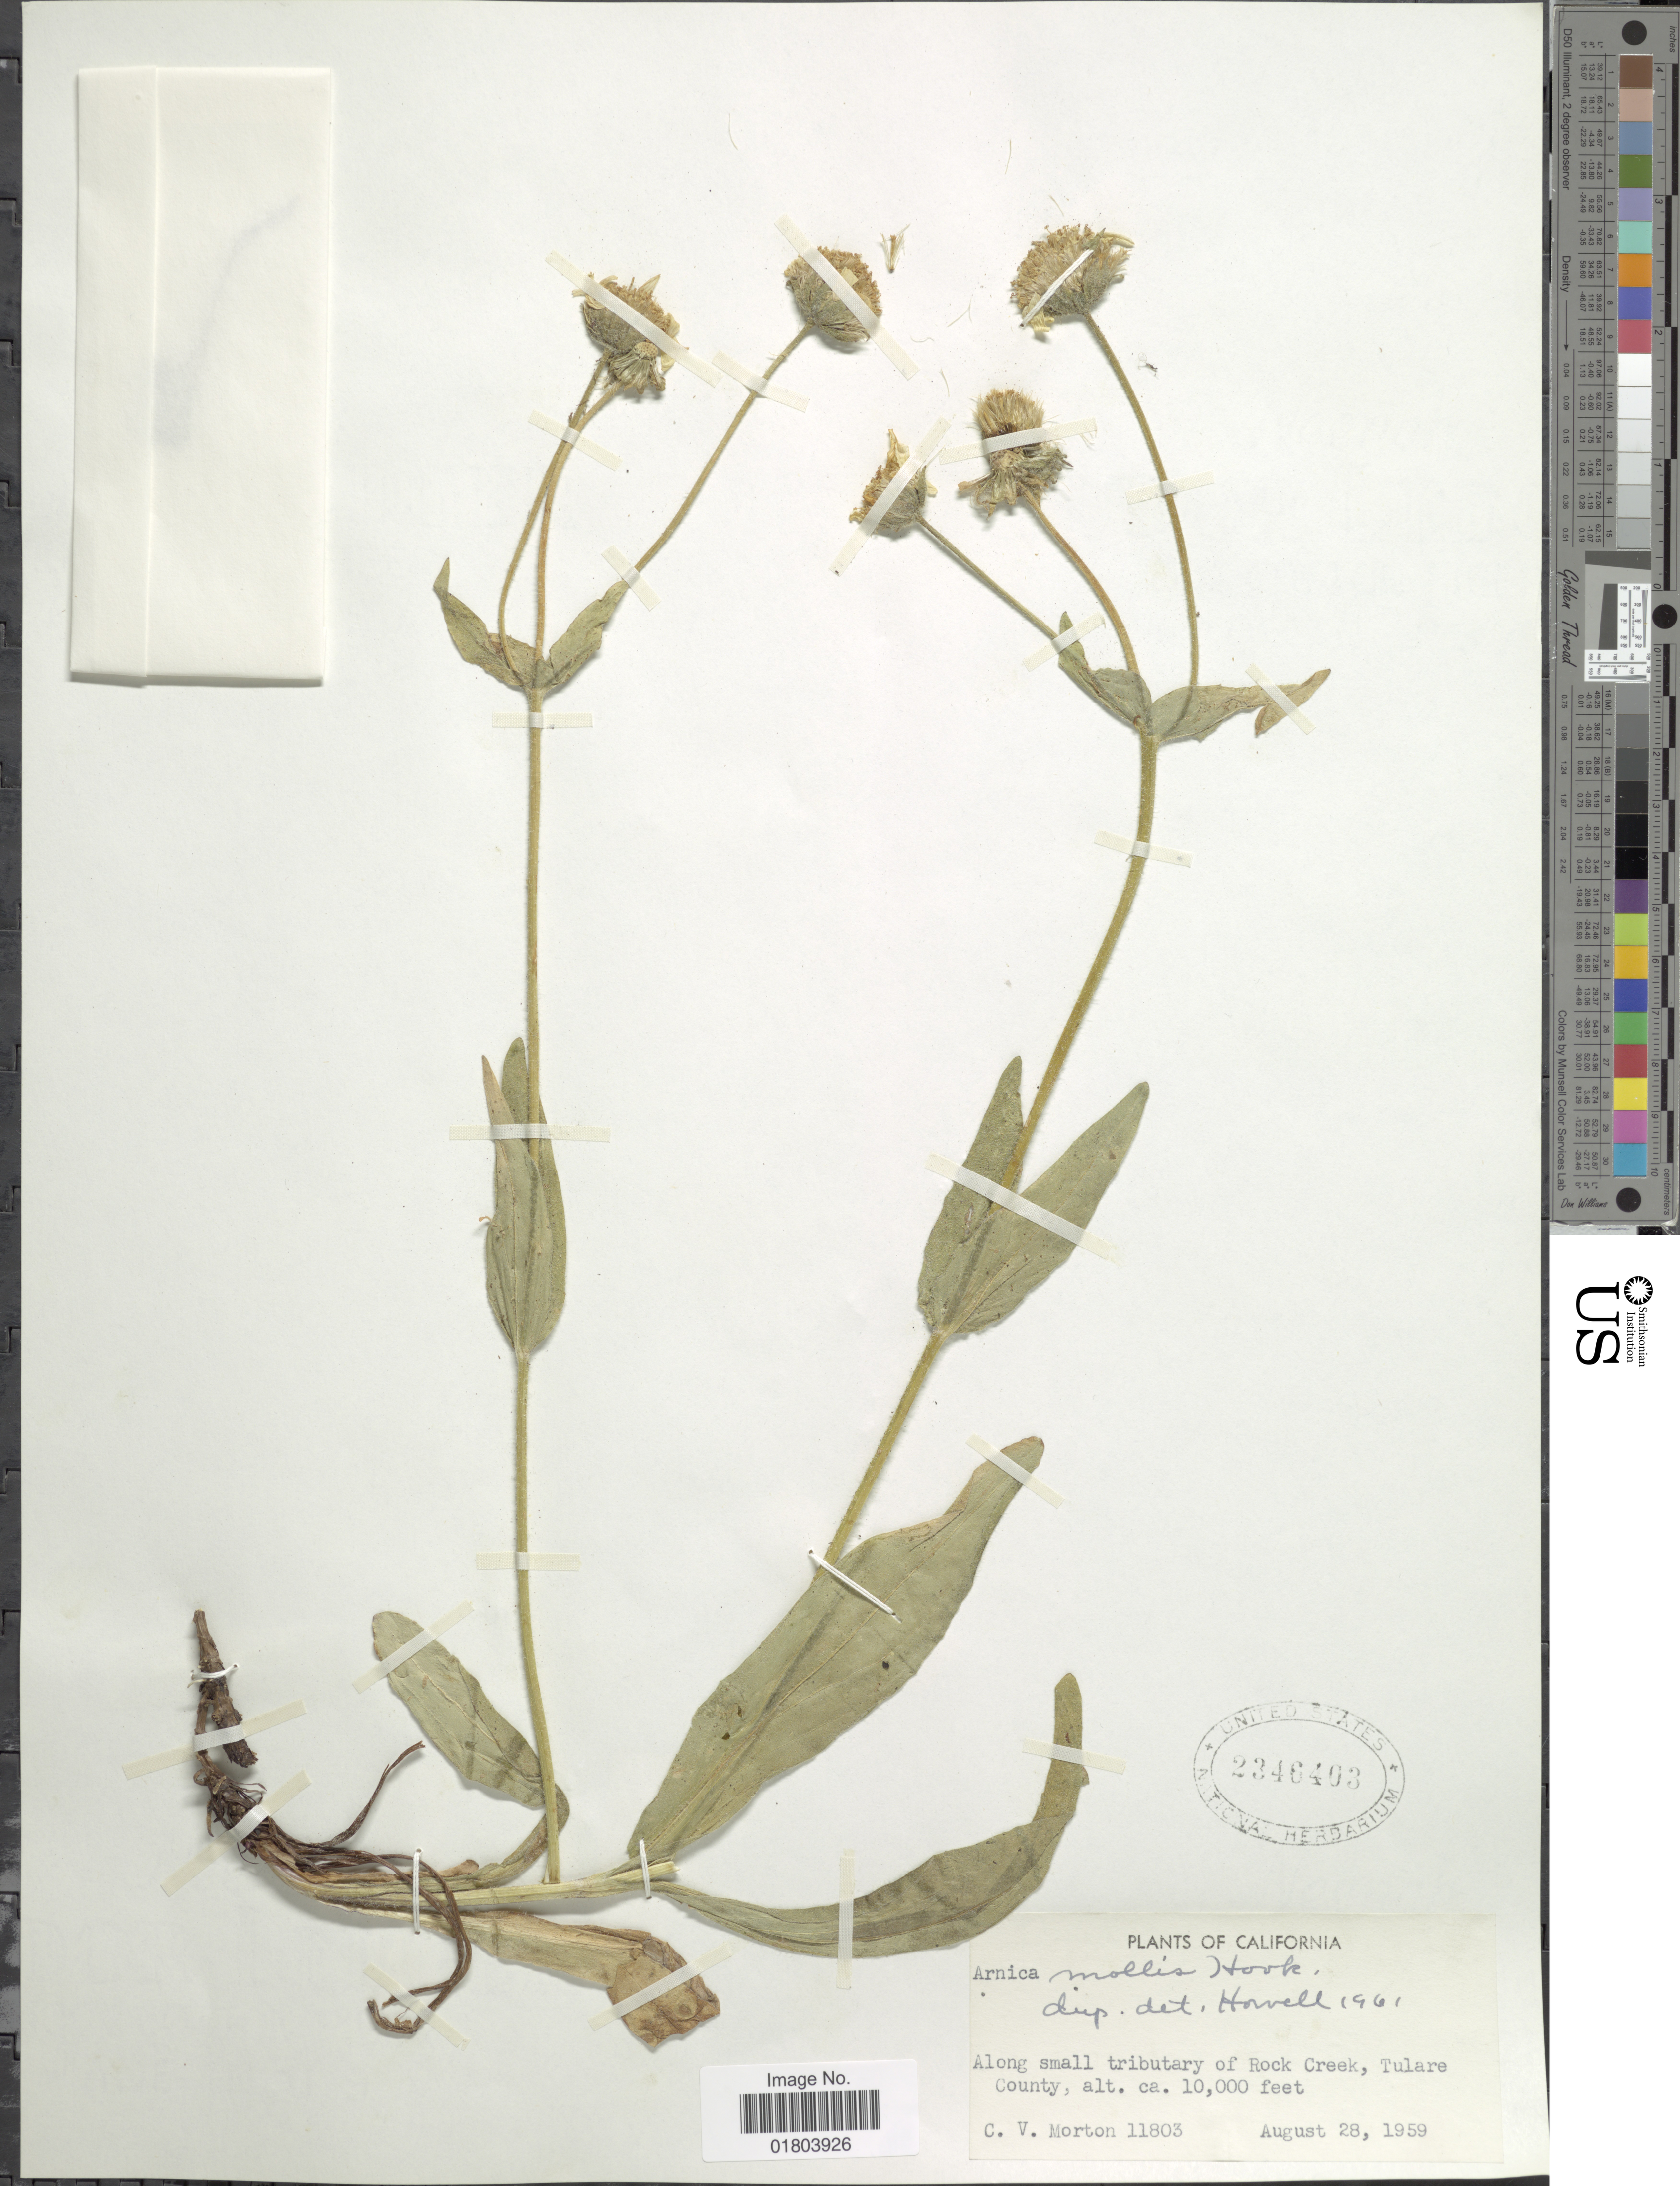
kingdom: Plantae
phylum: Tracheophyta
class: Magnoliopsida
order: Asterales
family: Asteraceae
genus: Arnica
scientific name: Arnica mollis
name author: Hook.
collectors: C. V. Morton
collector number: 11803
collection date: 1959-08-28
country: United States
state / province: California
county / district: Tulare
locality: Alonng small tributary of Rock Creek, Tulare County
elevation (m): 3048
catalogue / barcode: US 2346403